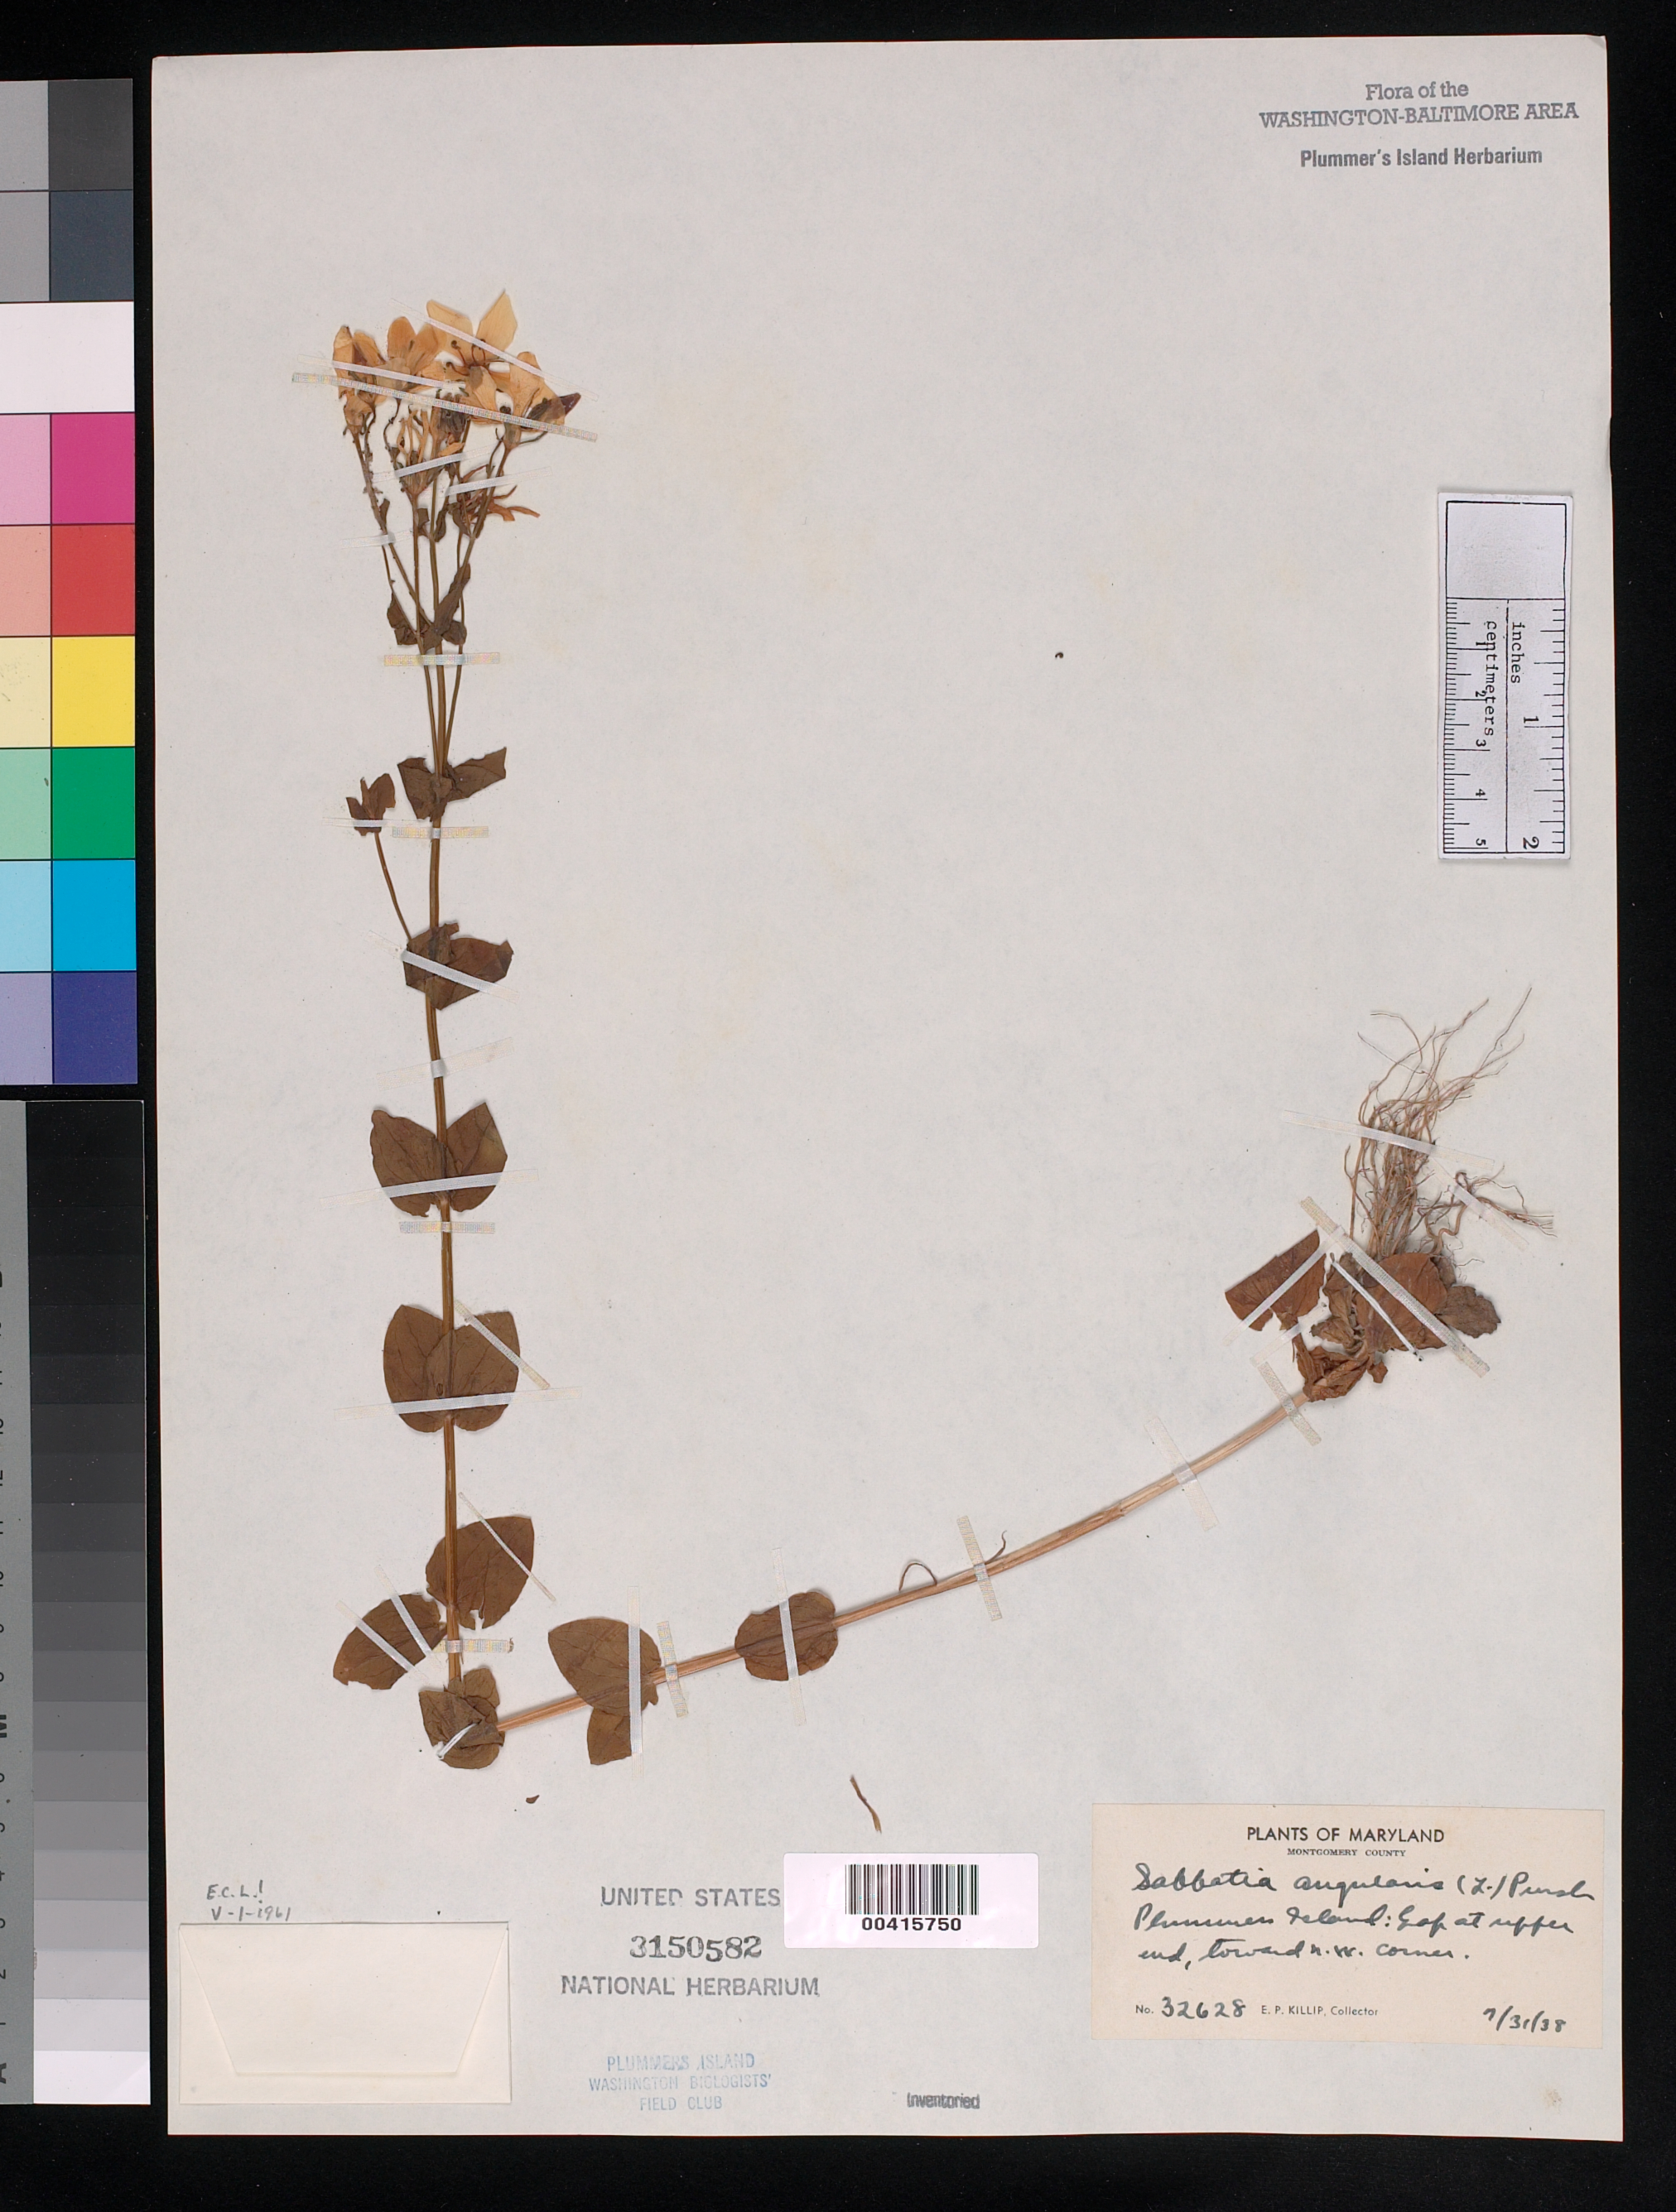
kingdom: Plantae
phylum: Tracheophyta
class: Magnoliopsida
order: Gentianales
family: Gentianaceae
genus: Sabatia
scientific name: Sabatia angularis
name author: (L.) Pursh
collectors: E. P. Killip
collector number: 32628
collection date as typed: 31 Jul 1938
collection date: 1938-07-31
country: United States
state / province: Maryland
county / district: Montgomery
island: Plummers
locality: Plummer's Island; Gap at upper end, toward northwest corner C. & O. Canal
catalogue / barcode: US 3150582